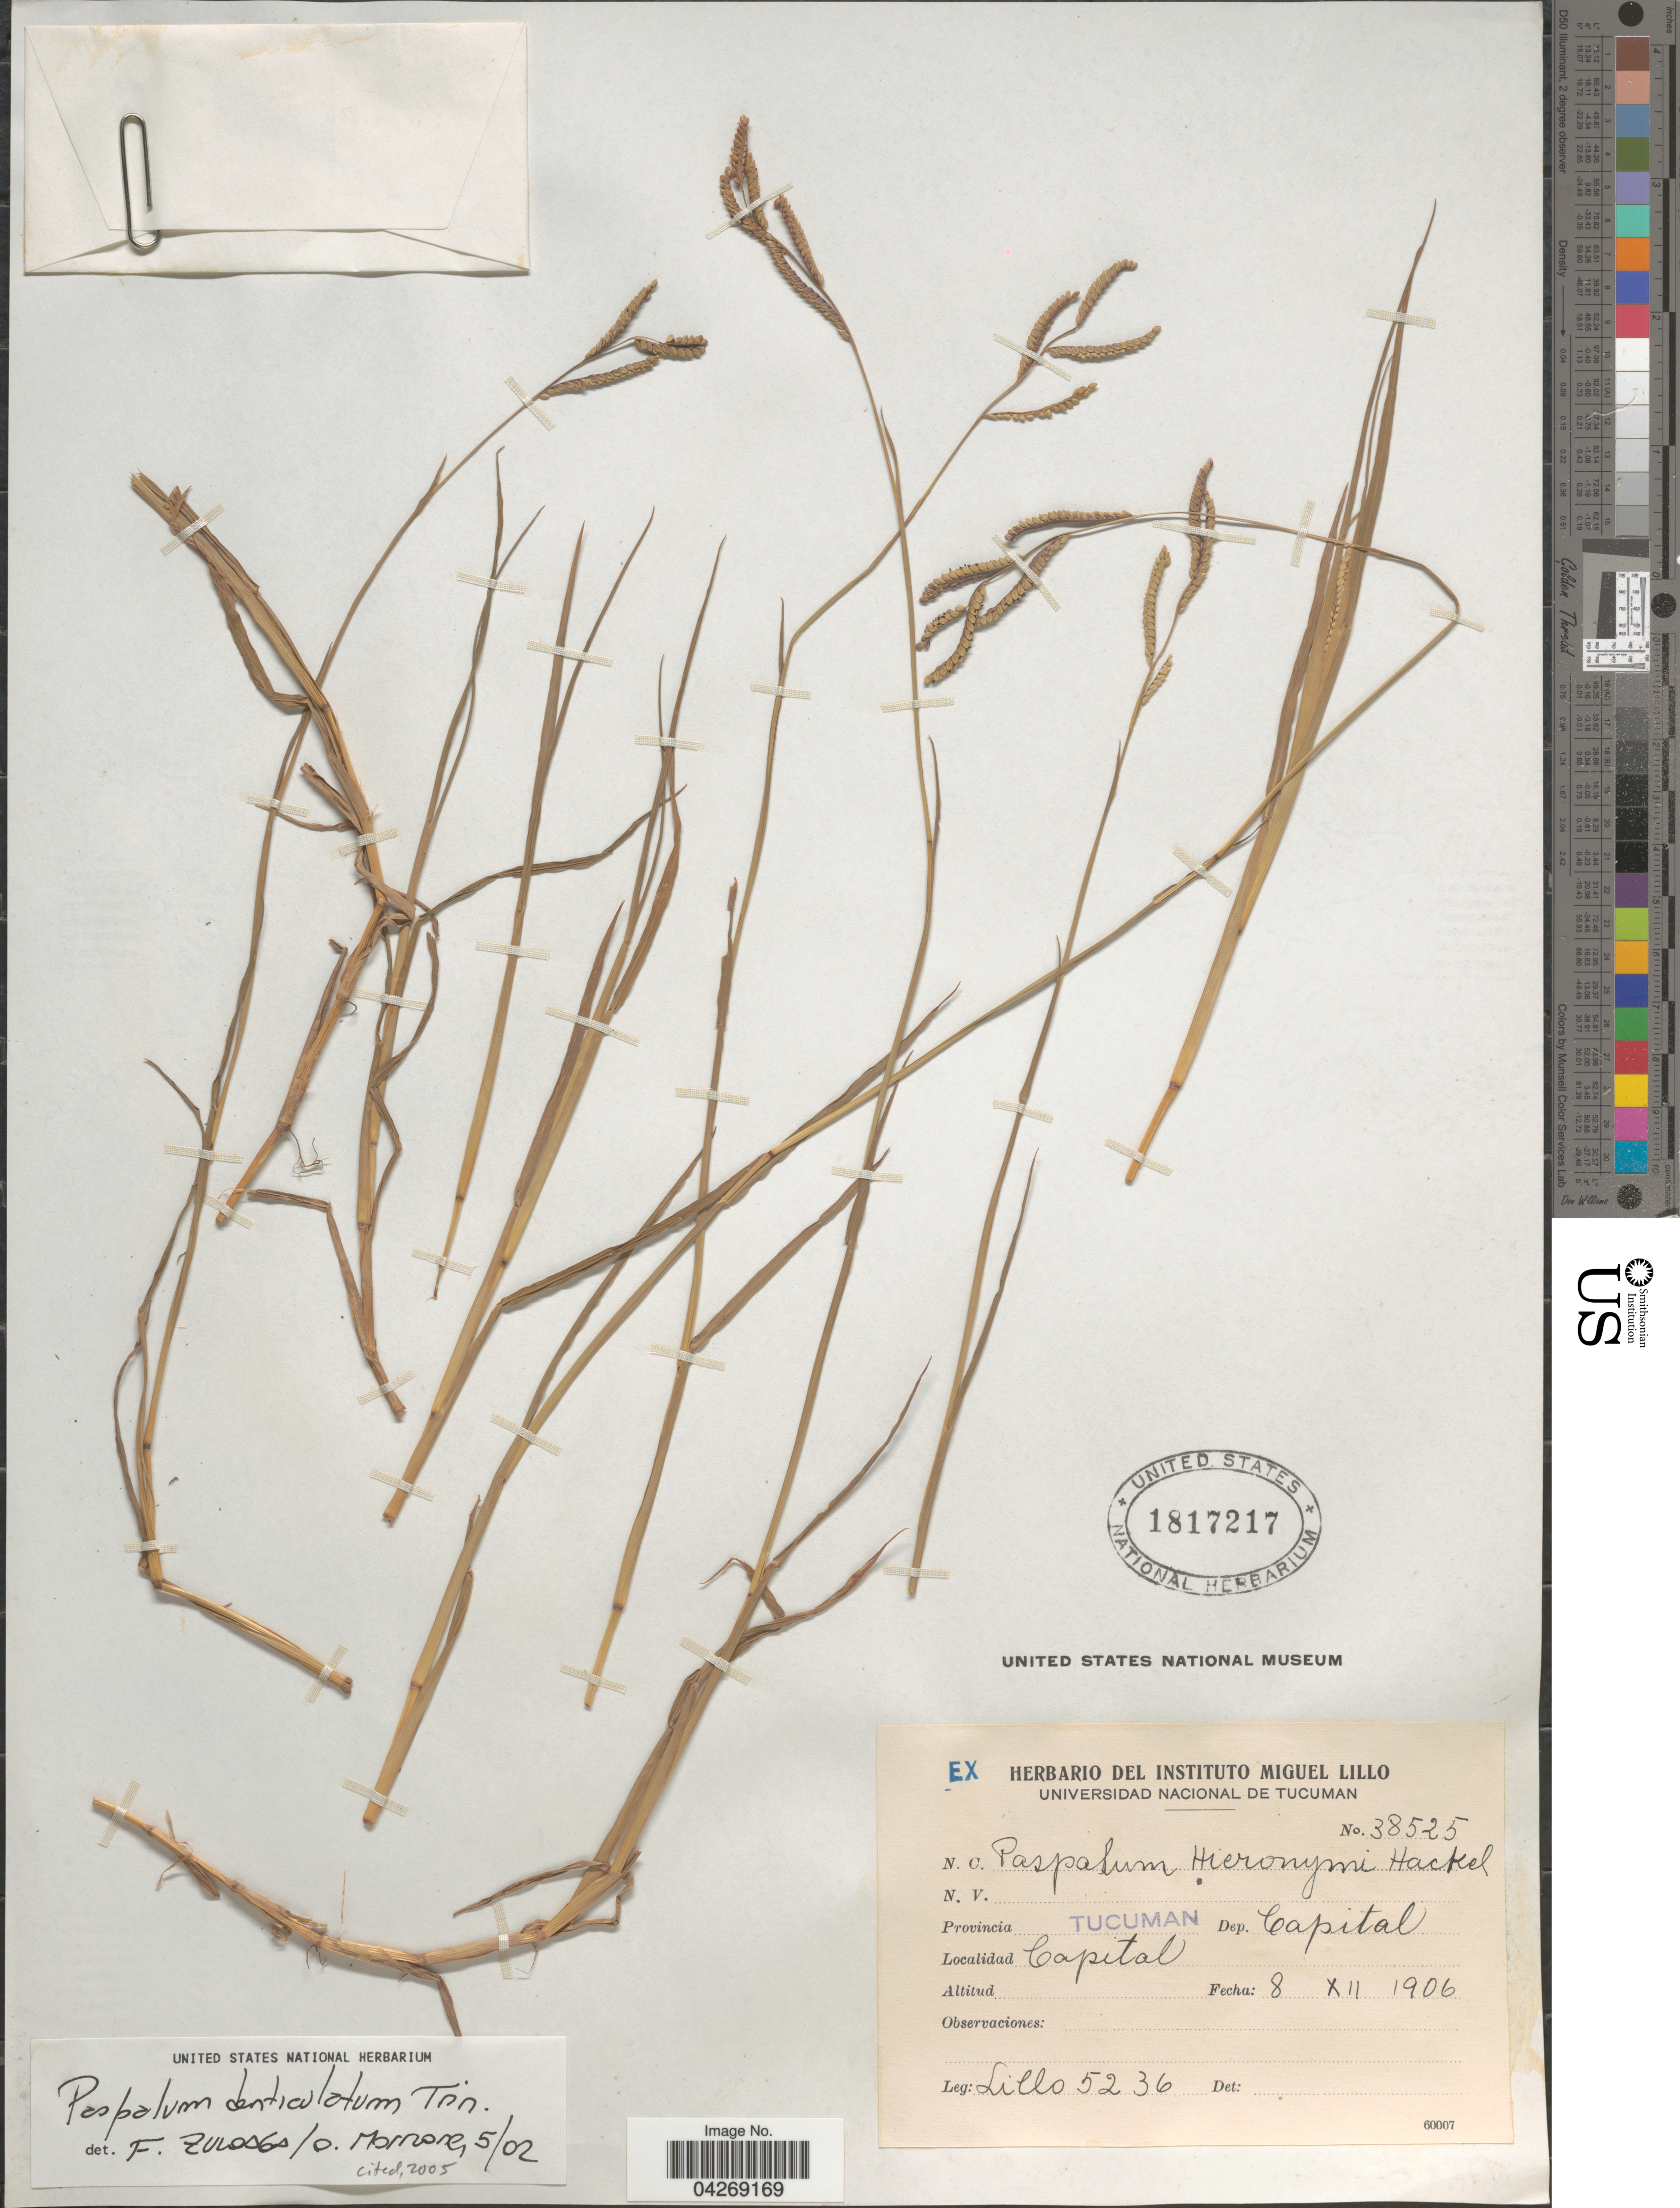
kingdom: Plantae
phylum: Tracheophyta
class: Liliopsida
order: Poales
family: Poaceae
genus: Paspalum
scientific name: Paspalum denticulatum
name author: Trin.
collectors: M. Lillo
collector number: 5236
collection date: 1906-12-08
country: Argentina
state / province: Tucuman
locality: Dep. Capital. Capital.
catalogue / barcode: US 1817217